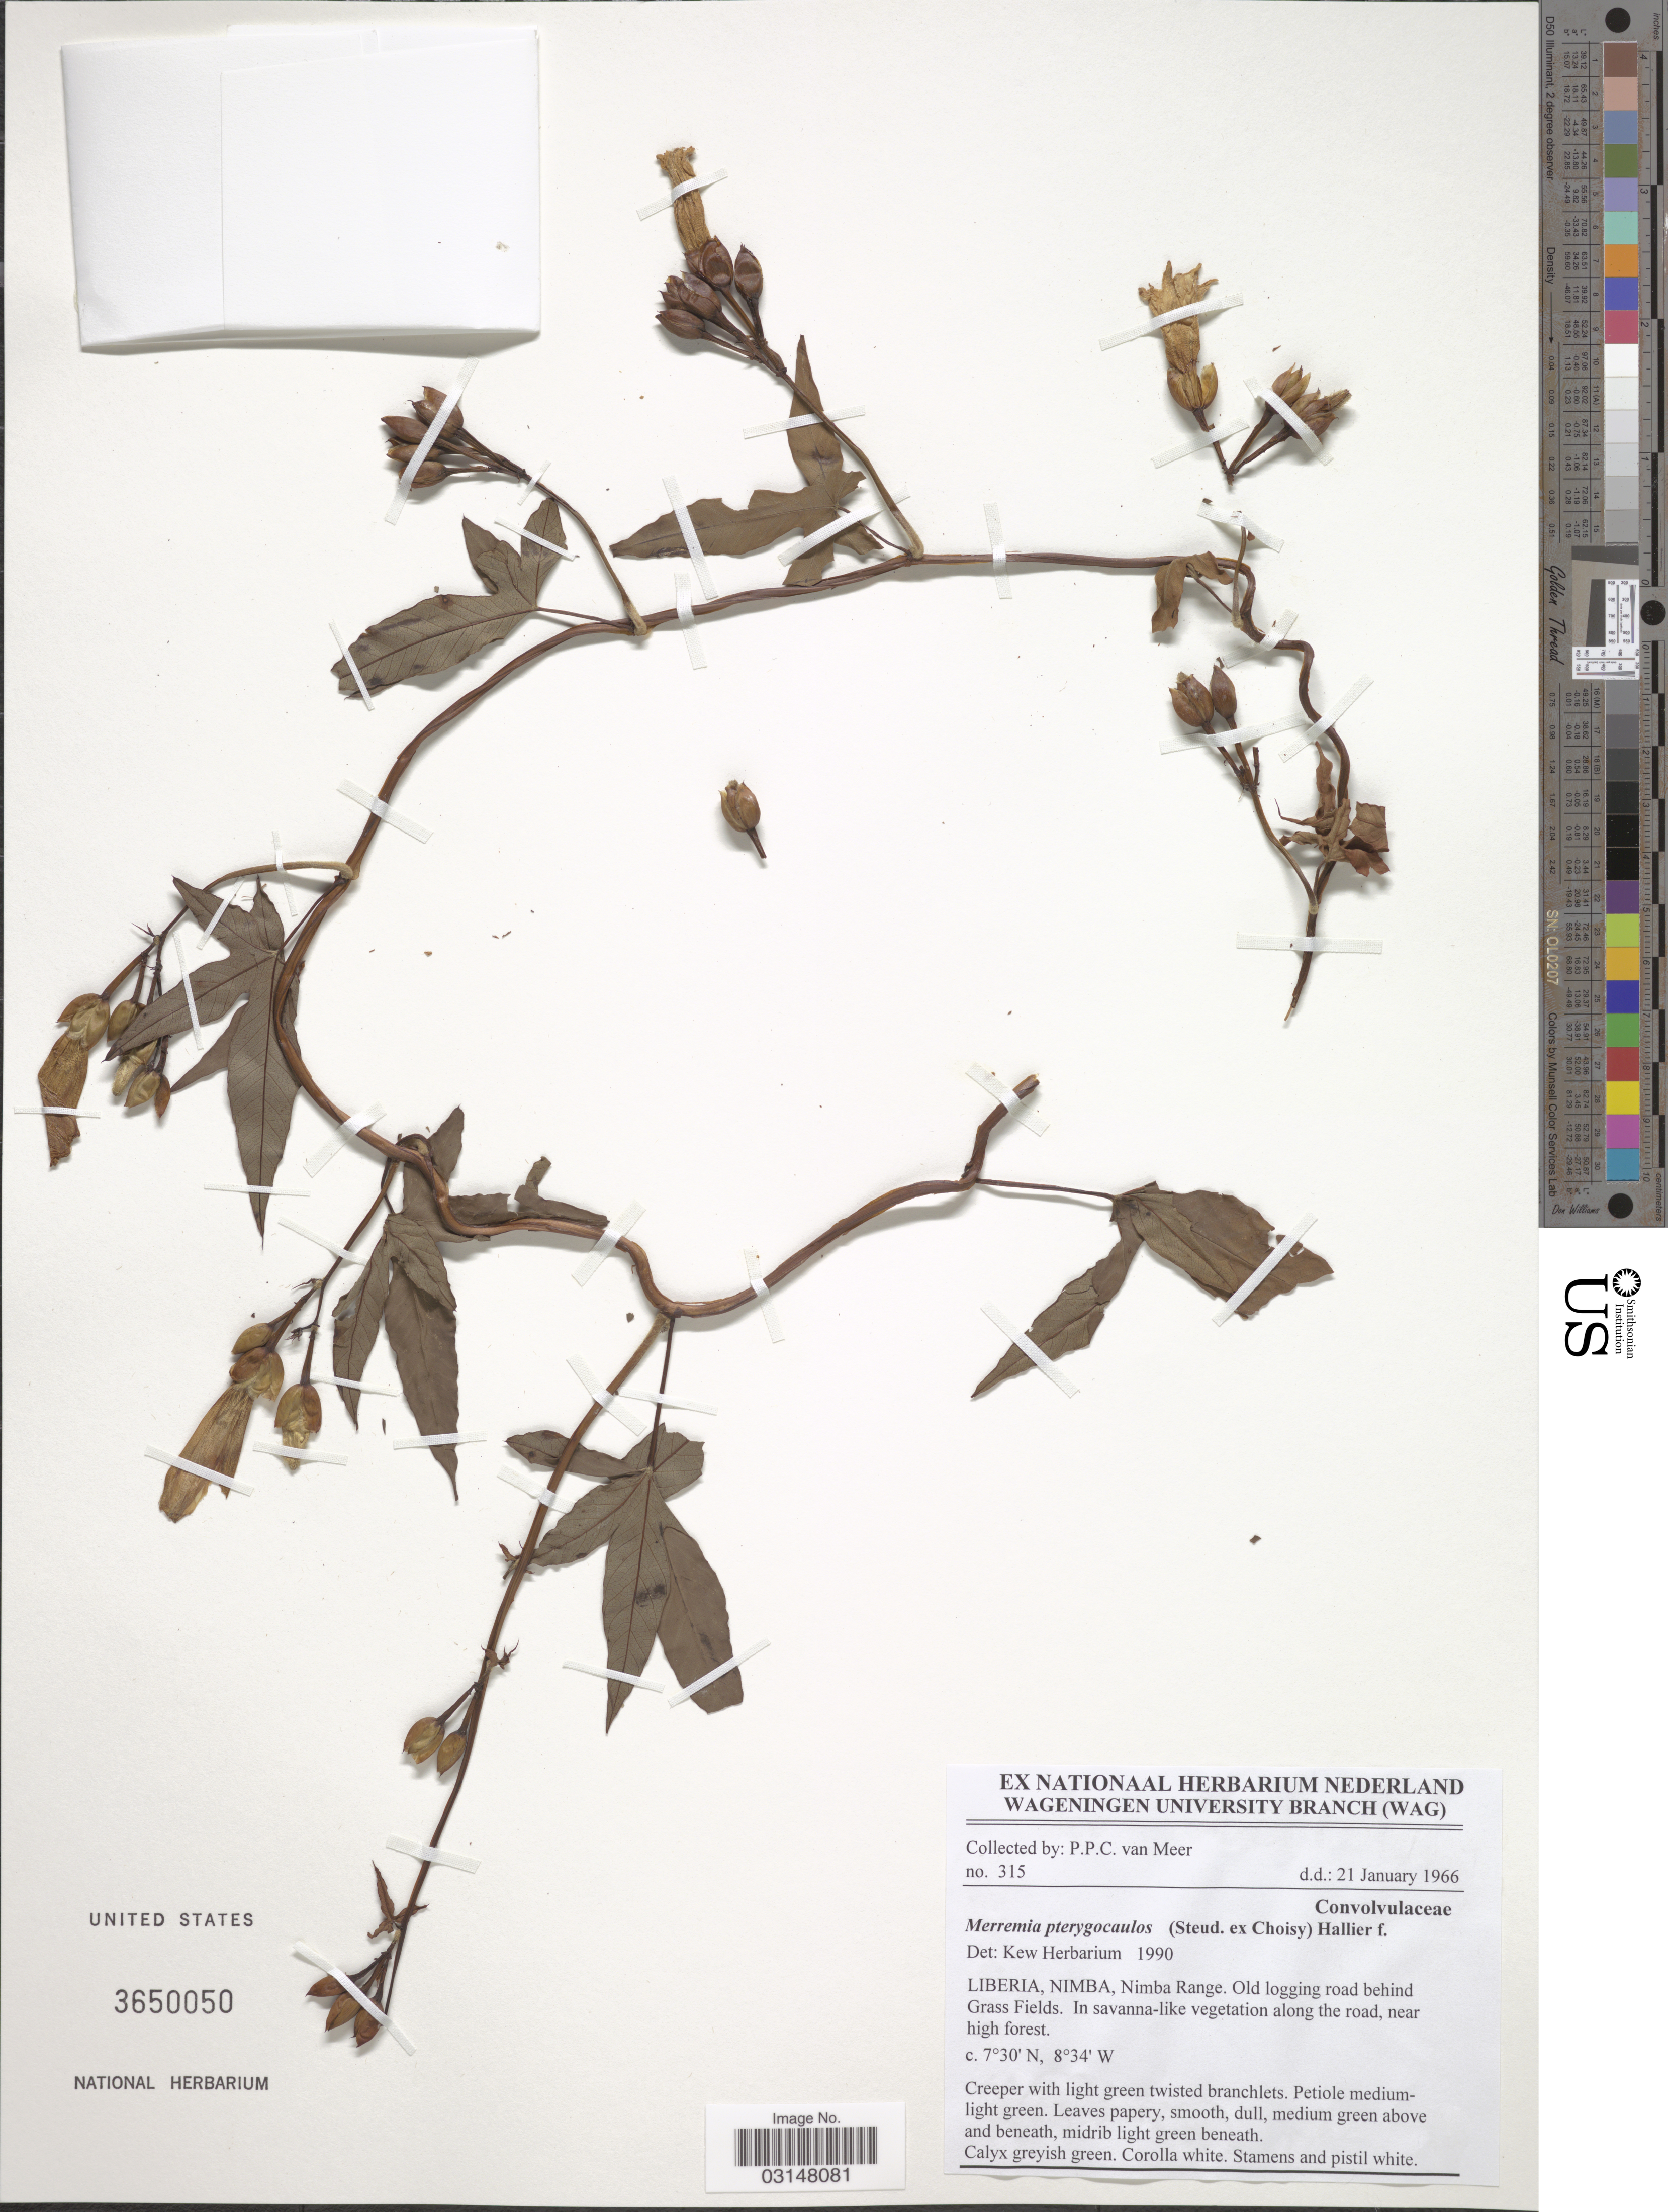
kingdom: Plantae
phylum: Tracheophyta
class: Magnoliopsida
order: Solanales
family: Convolvulaceae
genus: Merremia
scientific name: Merremia pterygocaulos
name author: (Choisy) Hallier f.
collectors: P. Van Meer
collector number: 315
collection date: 1966-01-21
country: Liberia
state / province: Nimba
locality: Nimba Range. Old logging road behind Grass Fields.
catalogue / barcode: US 3650050